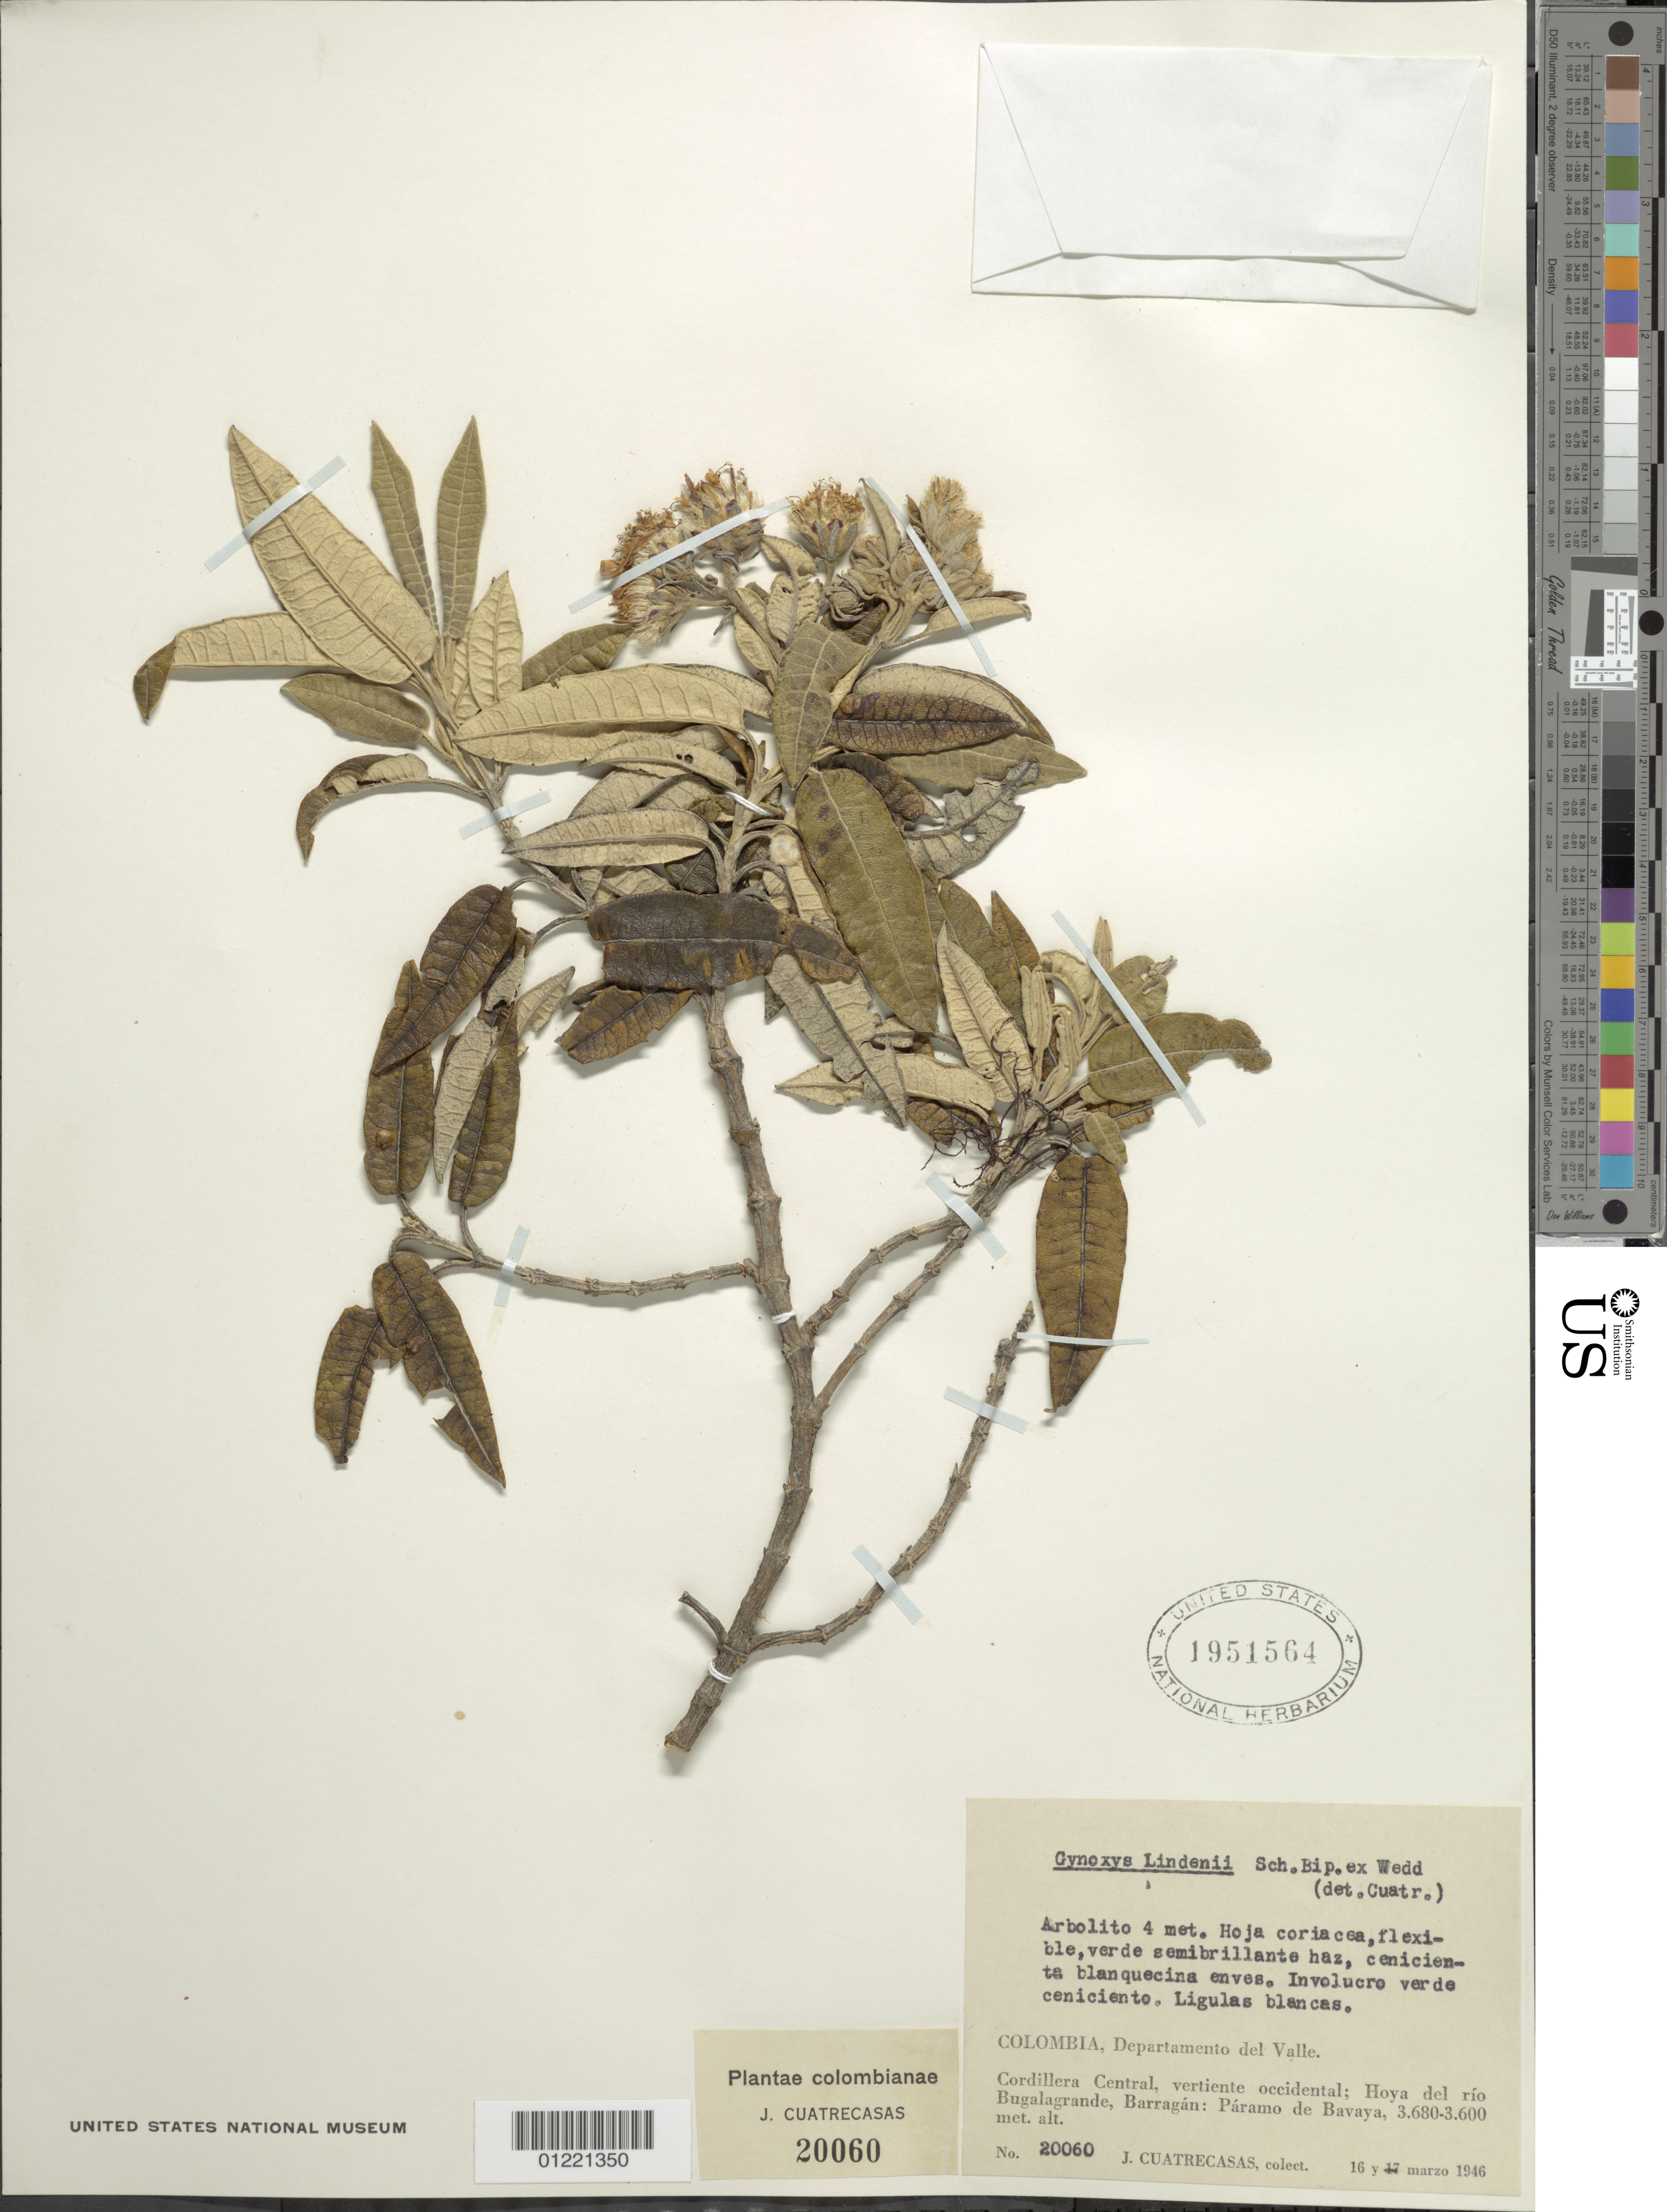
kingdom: Plantae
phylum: Tracheophyta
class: Magnoliopsida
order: Asterales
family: Asteraceae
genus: Gynoxys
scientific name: Gynoxys baccharoides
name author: (Kunth) Cass.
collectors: J. Cuatrecasas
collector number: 20060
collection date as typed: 17 Mar 1946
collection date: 1946-03-17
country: Colombia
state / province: Valle del Cauca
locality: Cordillera Central; Vertiente Occidental; Hoya del Río Bugalagrande, Barragán: Páramo de Bavaya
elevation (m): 3600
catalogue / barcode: US 1951564